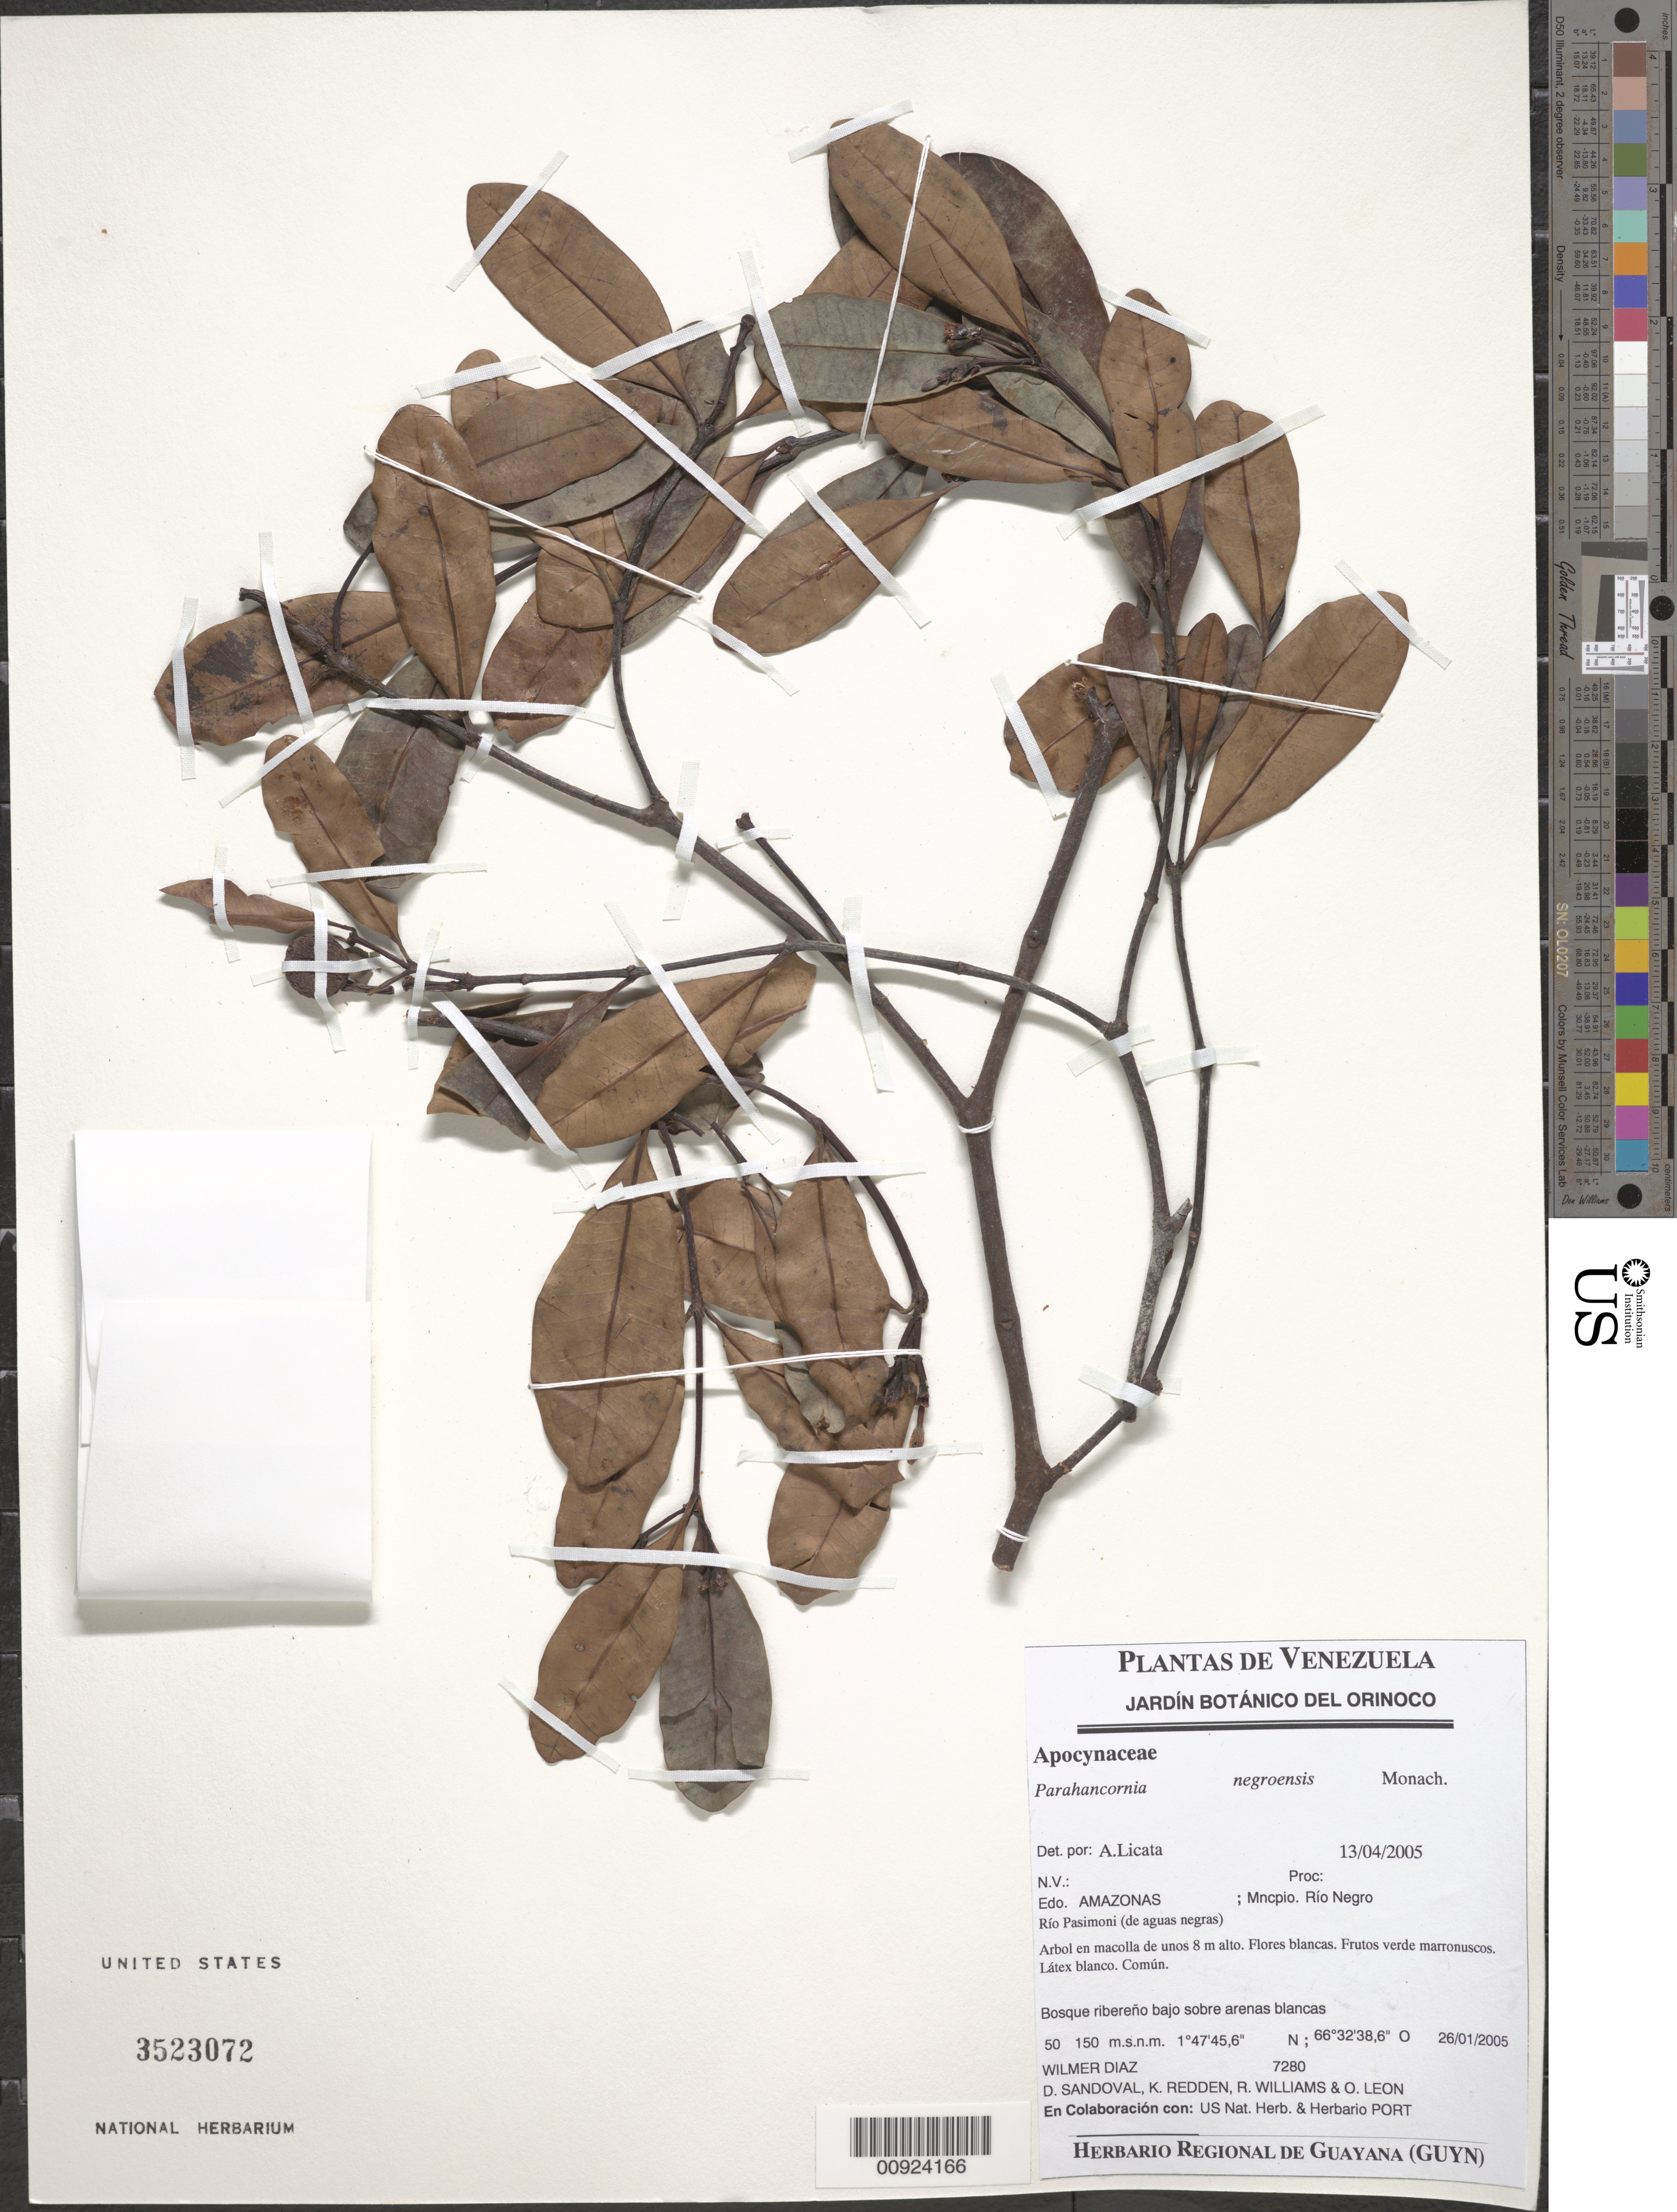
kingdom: Plantae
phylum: Tracheophyta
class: Magnoliopsida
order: Gentianales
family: Apocynaceae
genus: Parahancornia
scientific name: Parahancornia negroensis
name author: Monach.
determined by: Redden, K. M.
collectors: W. Díaz P., D. Sandoval, K. M. Redden, R. Williams & O. León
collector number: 7280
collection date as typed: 26-Jan-05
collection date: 2005-01-26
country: Venezuela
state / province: Amazonas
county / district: Río Negro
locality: Río Pasimoni (de aguas negras)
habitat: Bosque ribereno bajo sobre arenas blancas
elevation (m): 50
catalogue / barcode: US 3523072